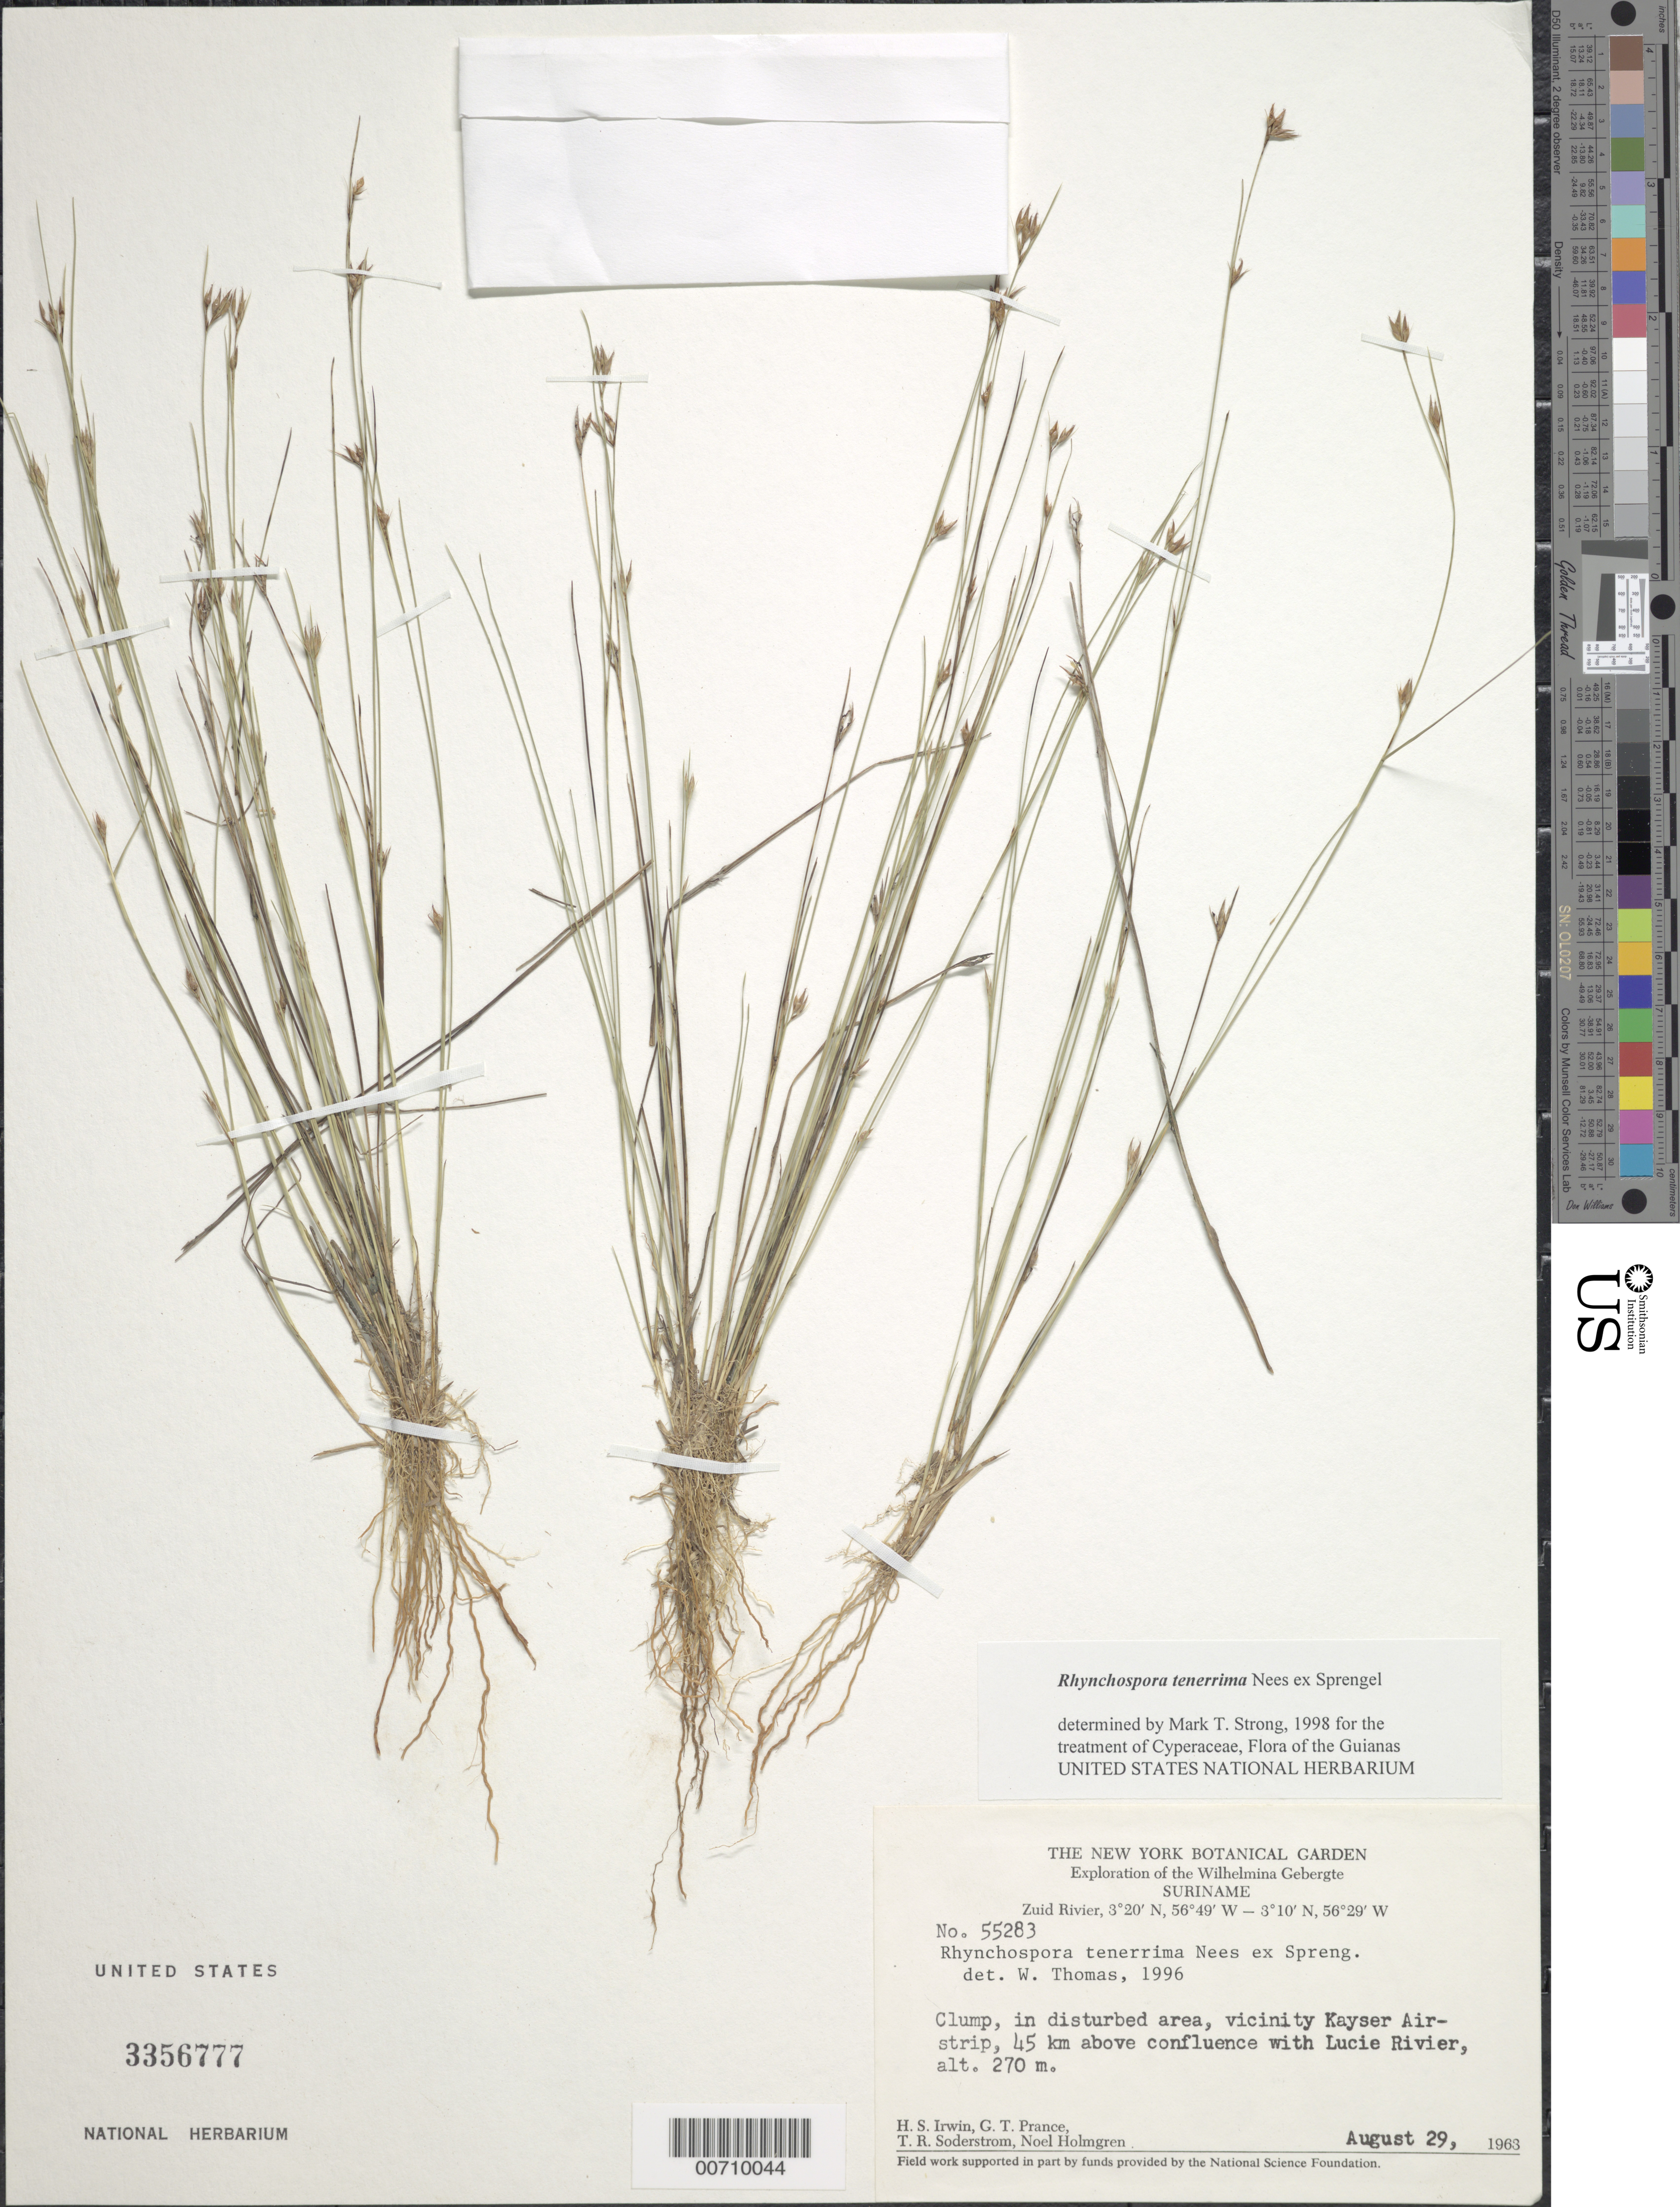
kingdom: Plantae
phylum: Tracheophyta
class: Liliopsida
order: Poales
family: Cyperaceae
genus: Rhynchospora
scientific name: Rhynchospora tenerrima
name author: Nees ex Spreng.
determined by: Thomas, W. W., (NY), New York Botanical Garden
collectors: H. Irwin, G. T. Prance, T. R. Soderstrom & N. H. Holmgren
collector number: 55283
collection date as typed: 29-Aug-63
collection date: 1963-08-29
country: Suriname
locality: Kayser Airstrip, Zuid R., 45 km above confl. with Lucie R., Wilhelmina Gebergte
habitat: Disturbed area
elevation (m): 270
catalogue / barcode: US 3356777